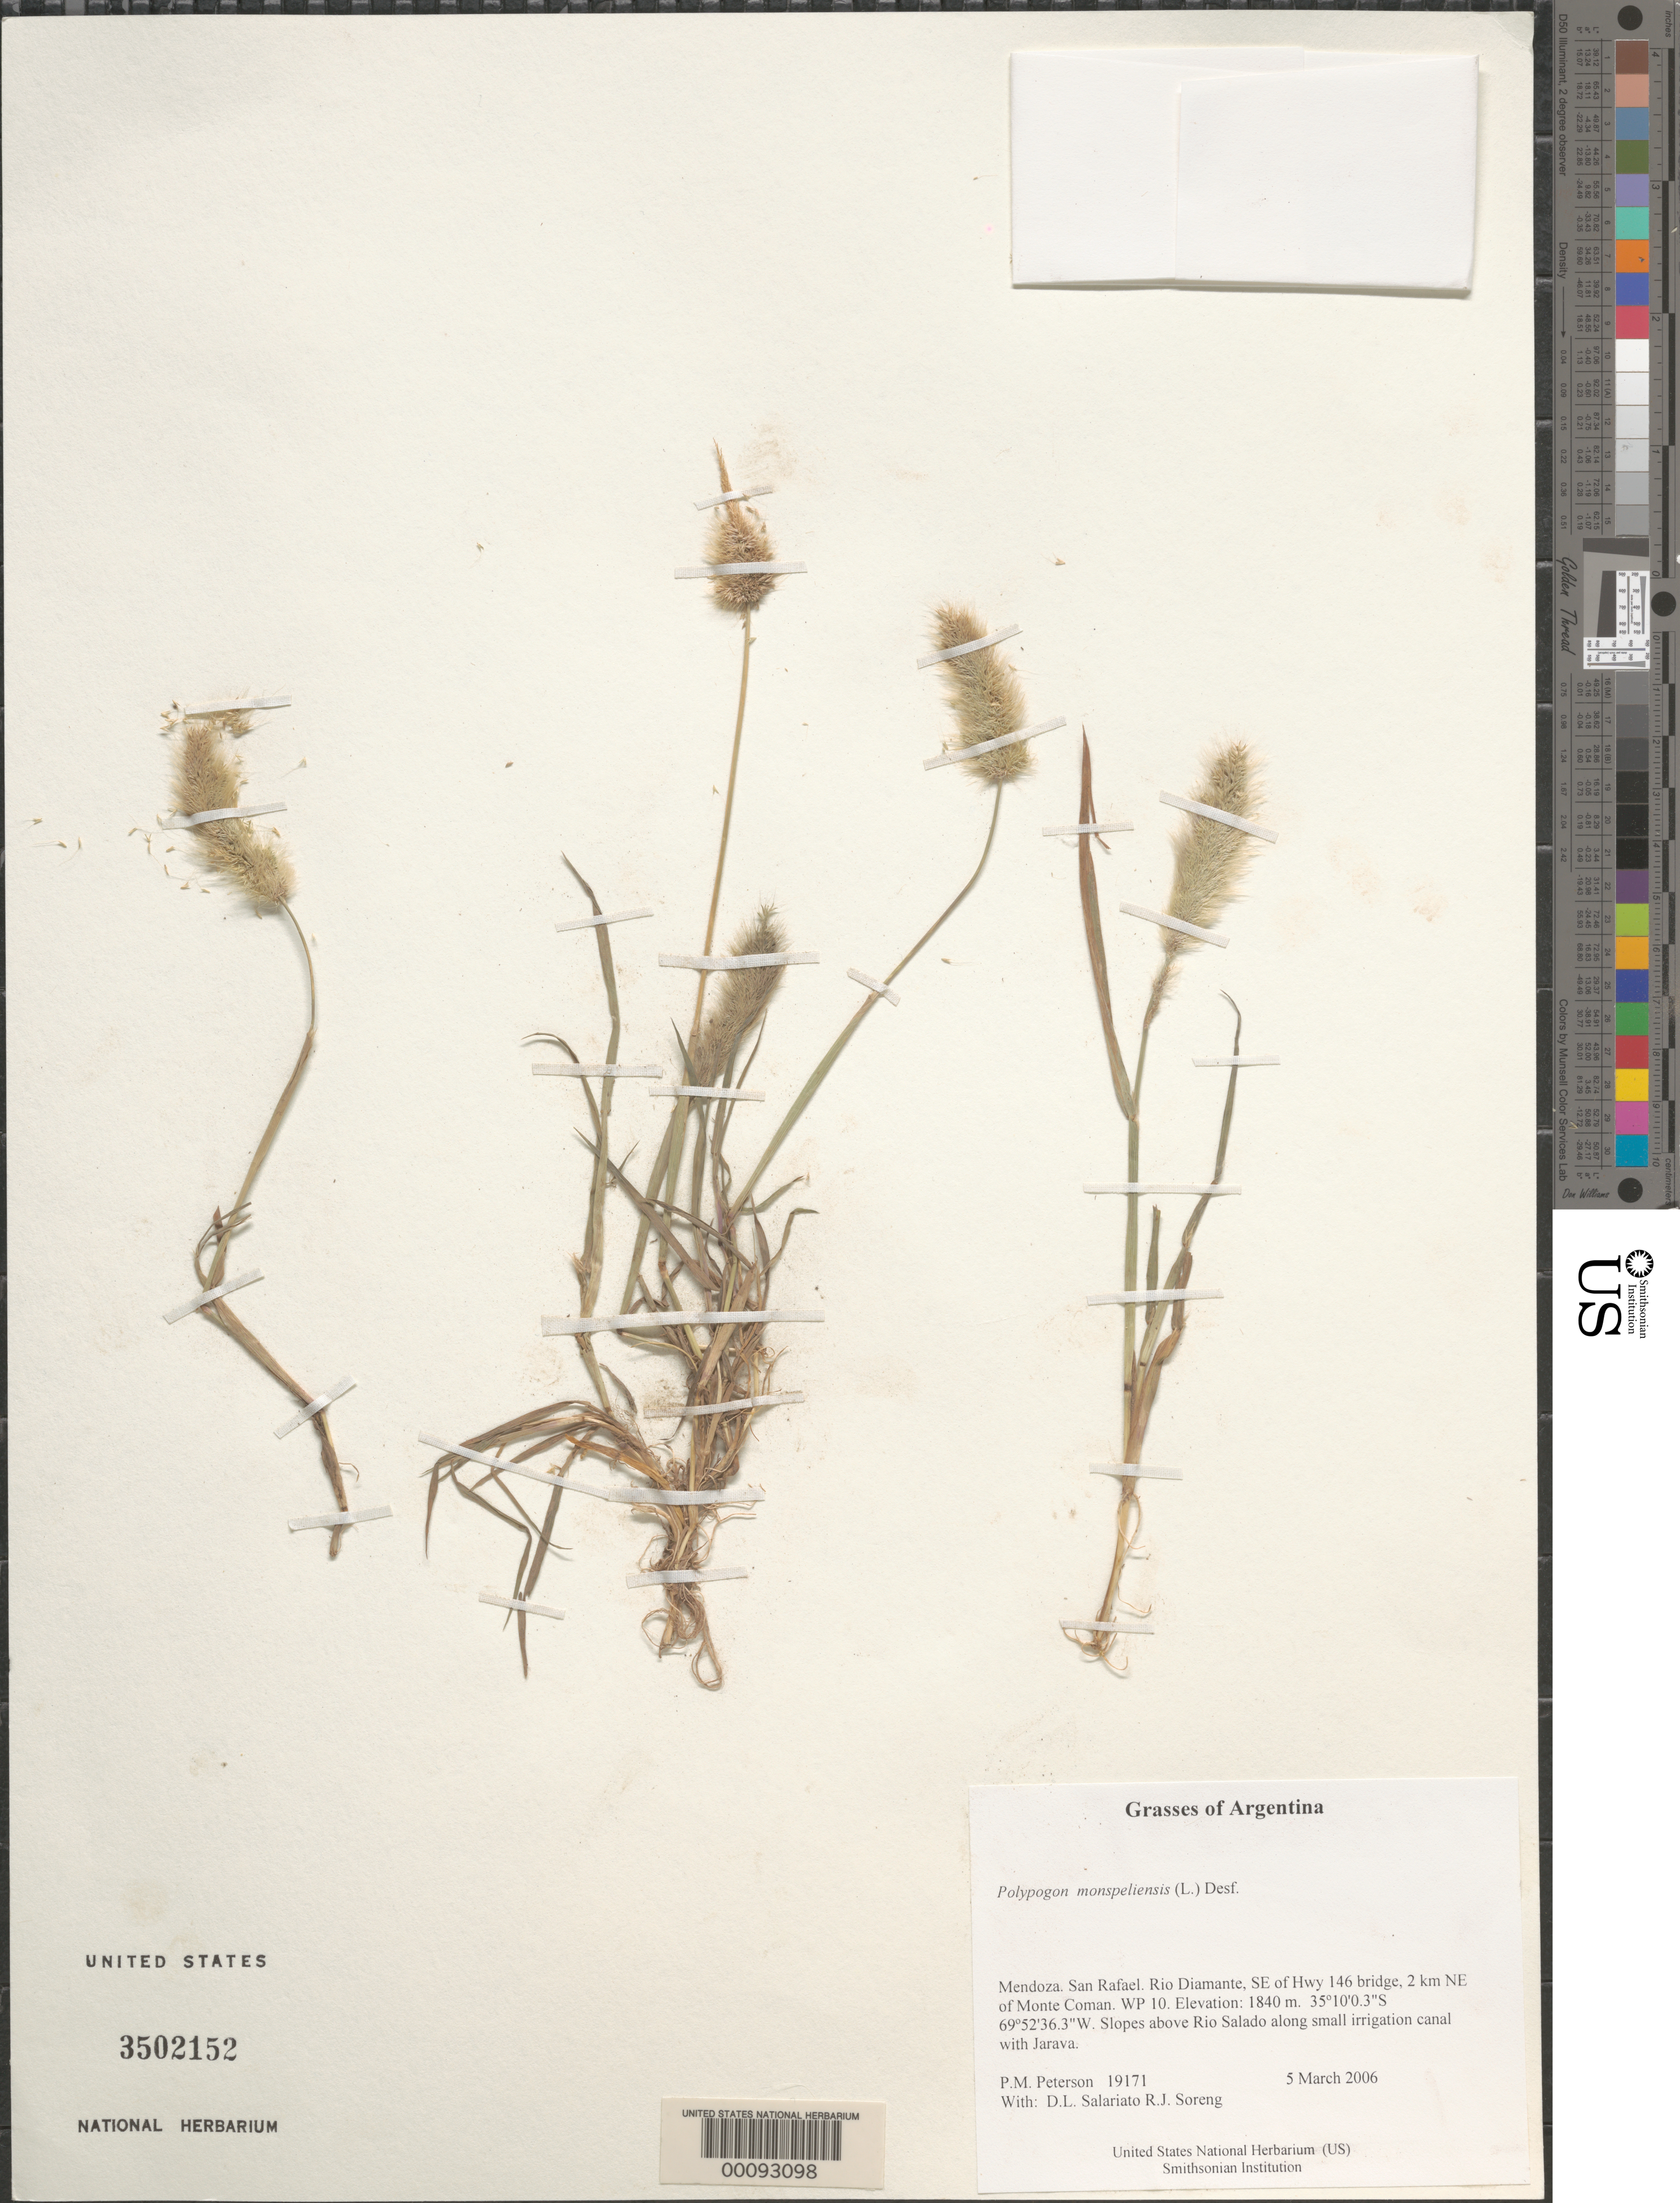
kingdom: Plantae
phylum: Tracheophyta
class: Liliopsida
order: Poales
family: Poaceae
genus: Polypogon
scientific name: Polypogon monspeliensis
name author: (L.) Desf.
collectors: P. M. Peterson, R. J. Soreng, D. Salariato & A. Panizza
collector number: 19171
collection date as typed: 05 Mar 2006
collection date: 2006-03-05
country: Argentina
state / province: Mendoza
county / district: San Rafael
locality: Rio Diamante, SE of Hwy 146 bridge, 2 km NE of Monte Coman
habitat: Slopes above Rio Salado along small irrigation canal with Jarava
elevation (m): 1840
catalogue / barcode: US 3502152